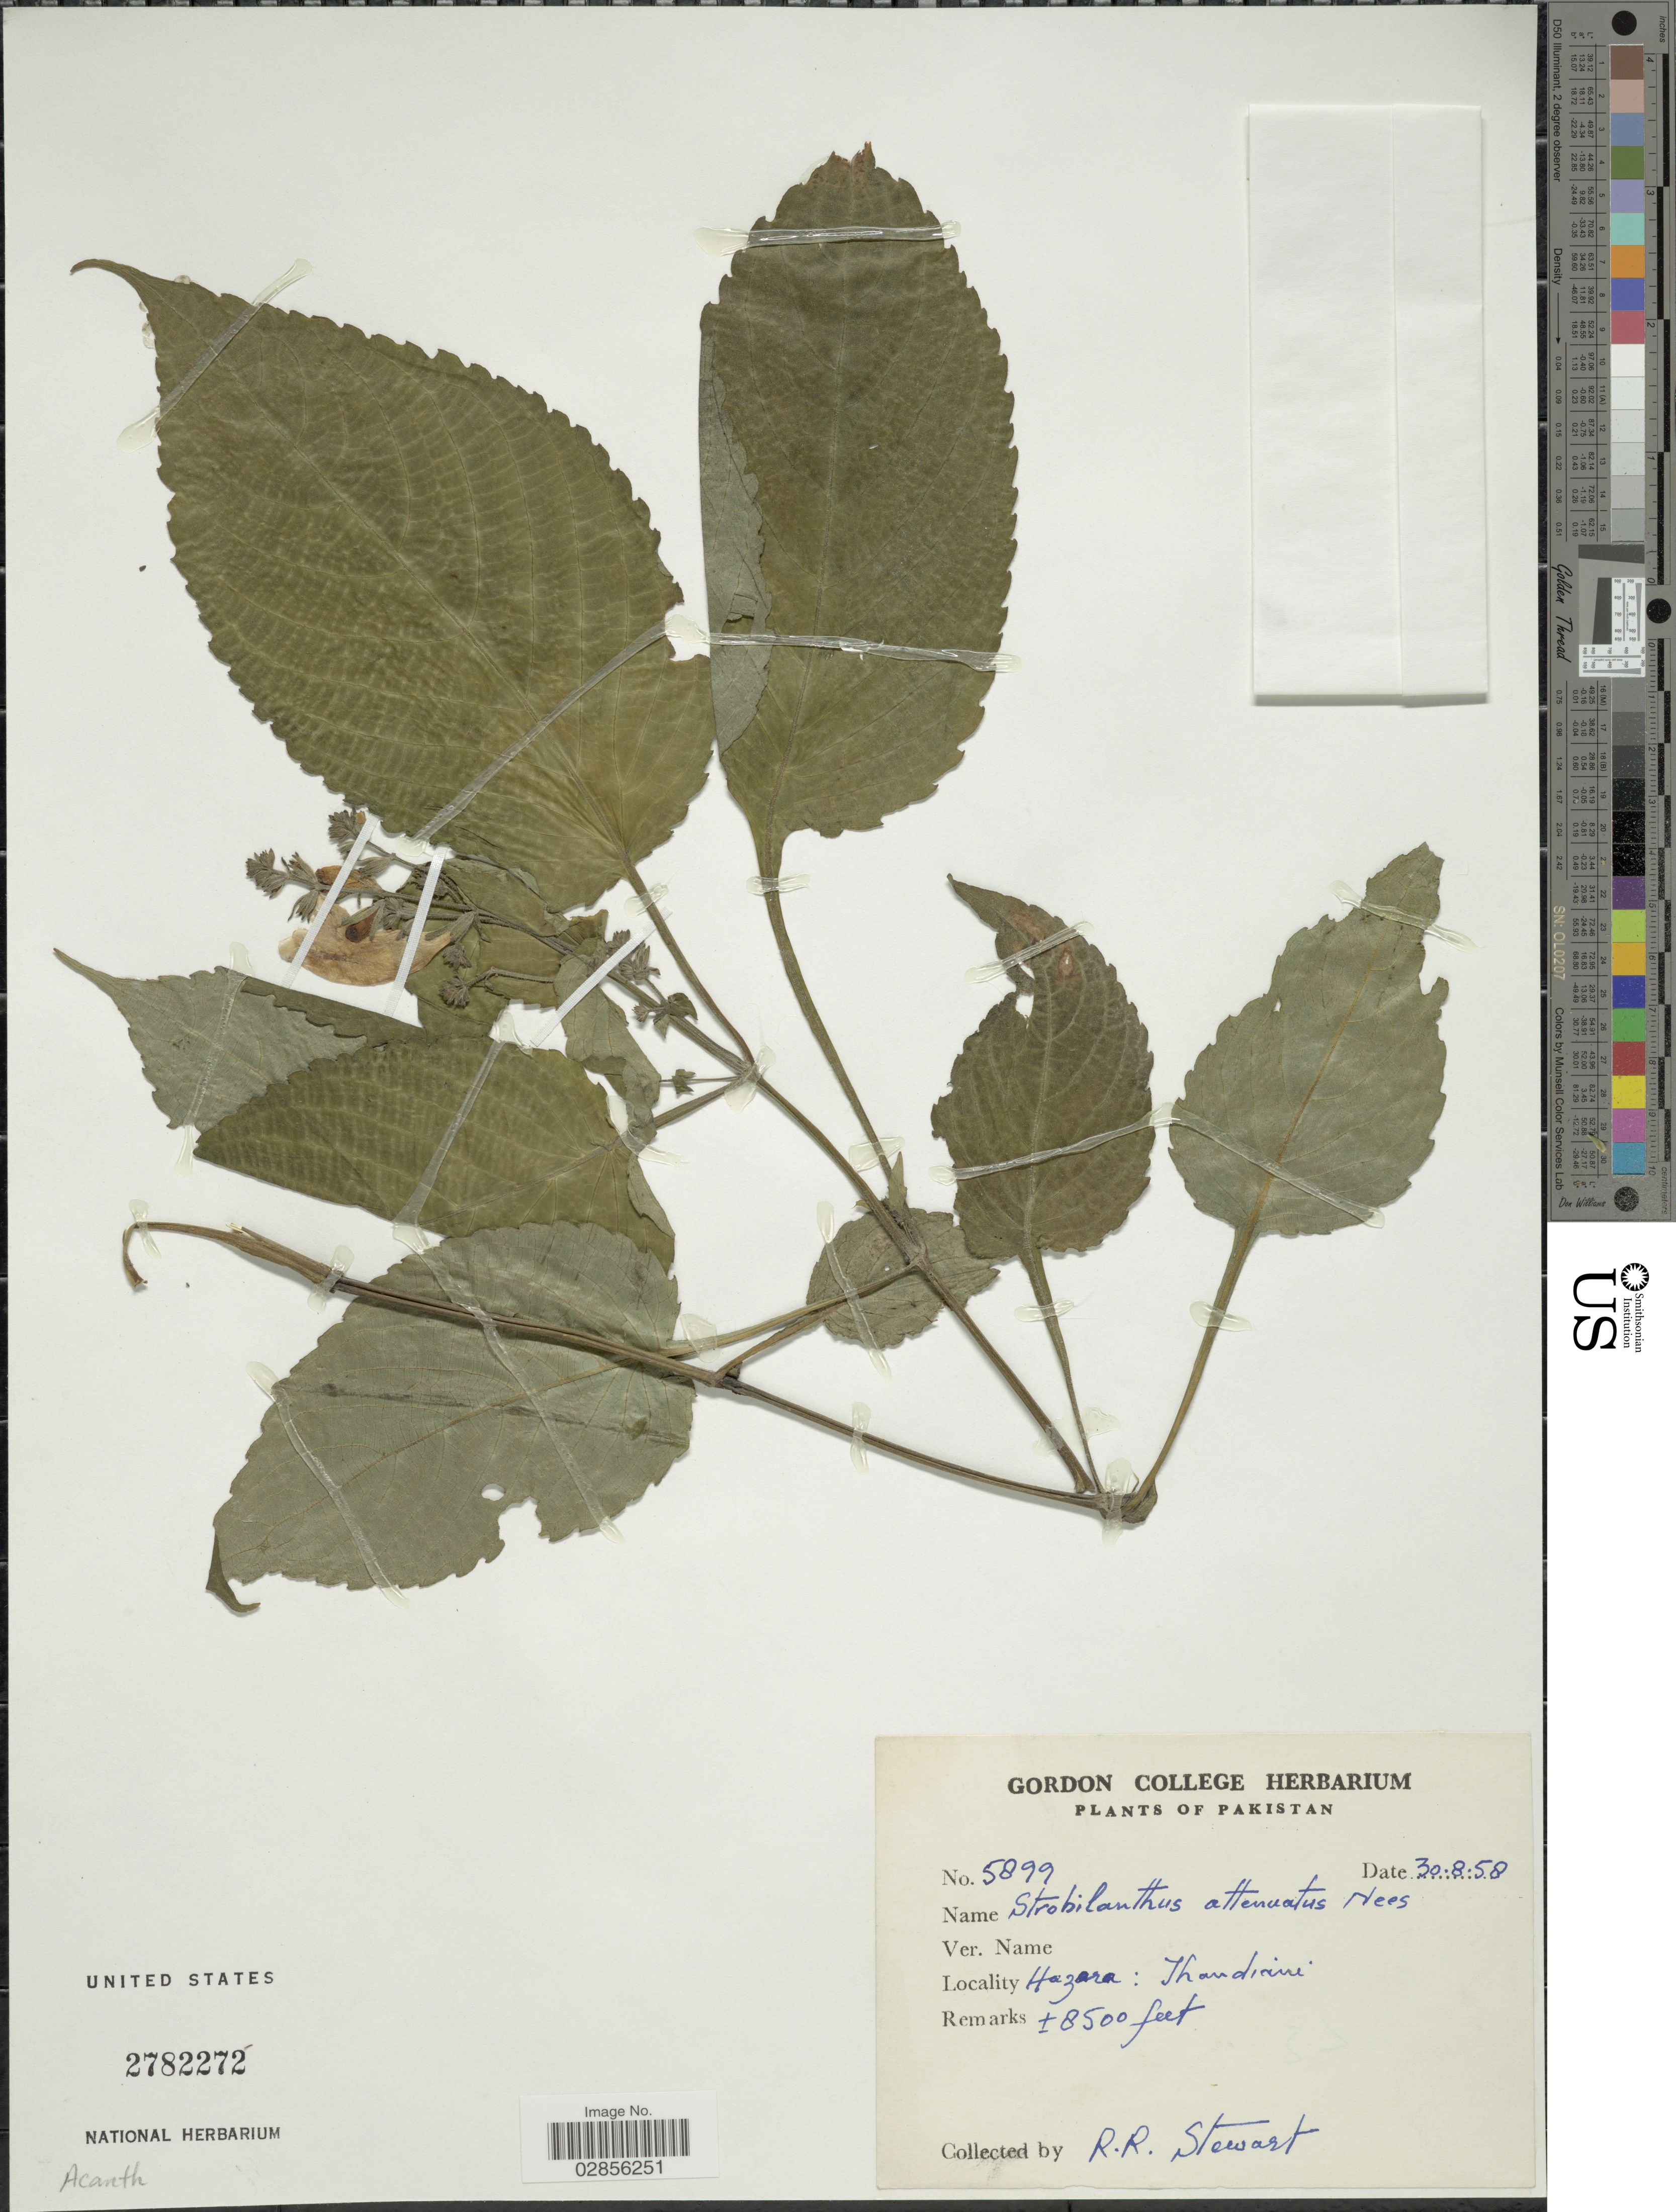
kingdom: Plantae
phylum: Tracheophyta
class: Magnoliopsida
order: Lamiales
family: Acanthaceae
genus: Strobilanthes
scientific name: Strobilanthes attenuata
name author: (Wall. ex Nees) Jacq. ex Nees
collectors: R. R. Stewart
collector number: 5899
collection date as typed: Transcribed d/m/y: 30/8/58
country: Pakistan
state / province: Khyber Pakhtunkhwa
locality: Hazara: Thandiani.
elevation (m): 2591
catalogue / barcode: US 2782272